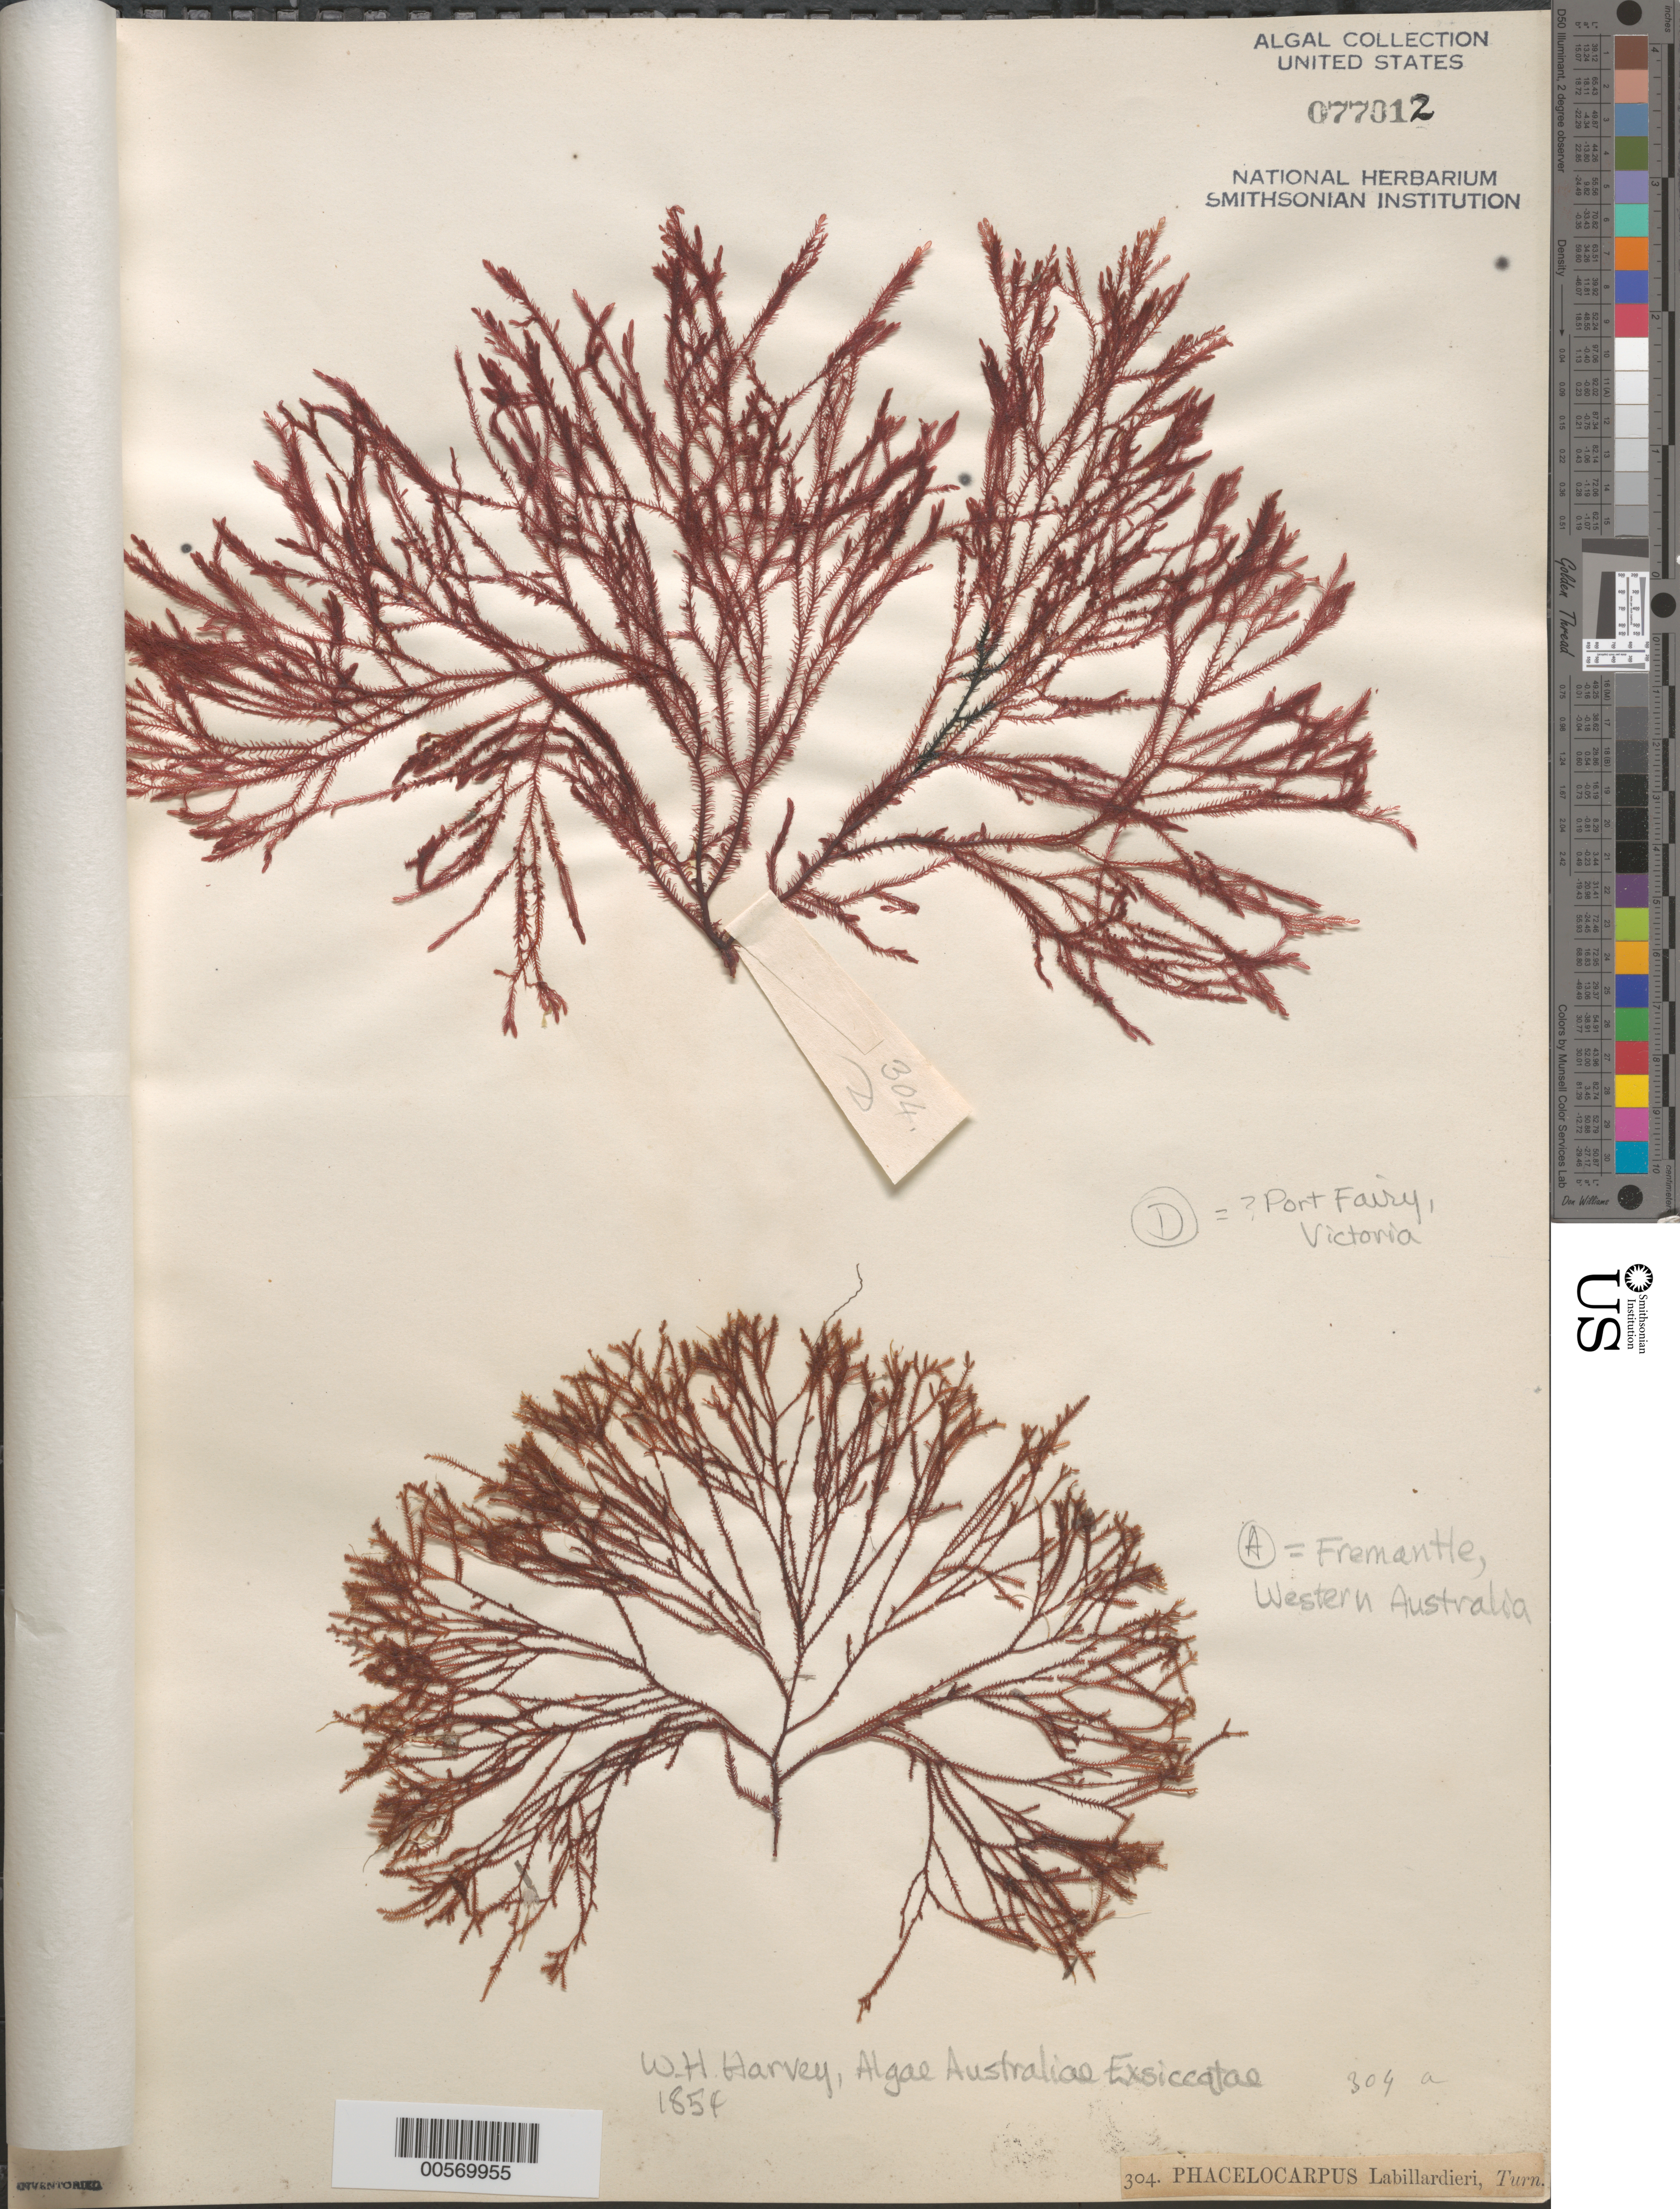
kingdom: Plantae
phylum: Rhodophyta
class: Florideophyceae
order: Gigartinales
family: Phacelocarpaceae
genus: Phacelocarpus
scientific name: Phacelocarpus peperocarpos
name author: (Poir.) M.J. Wynne et al.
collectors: W. Harvey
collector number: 304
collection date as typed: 1854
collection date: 1854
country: Australia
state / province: Western Australia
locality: Fremantle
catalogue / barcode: US 77012